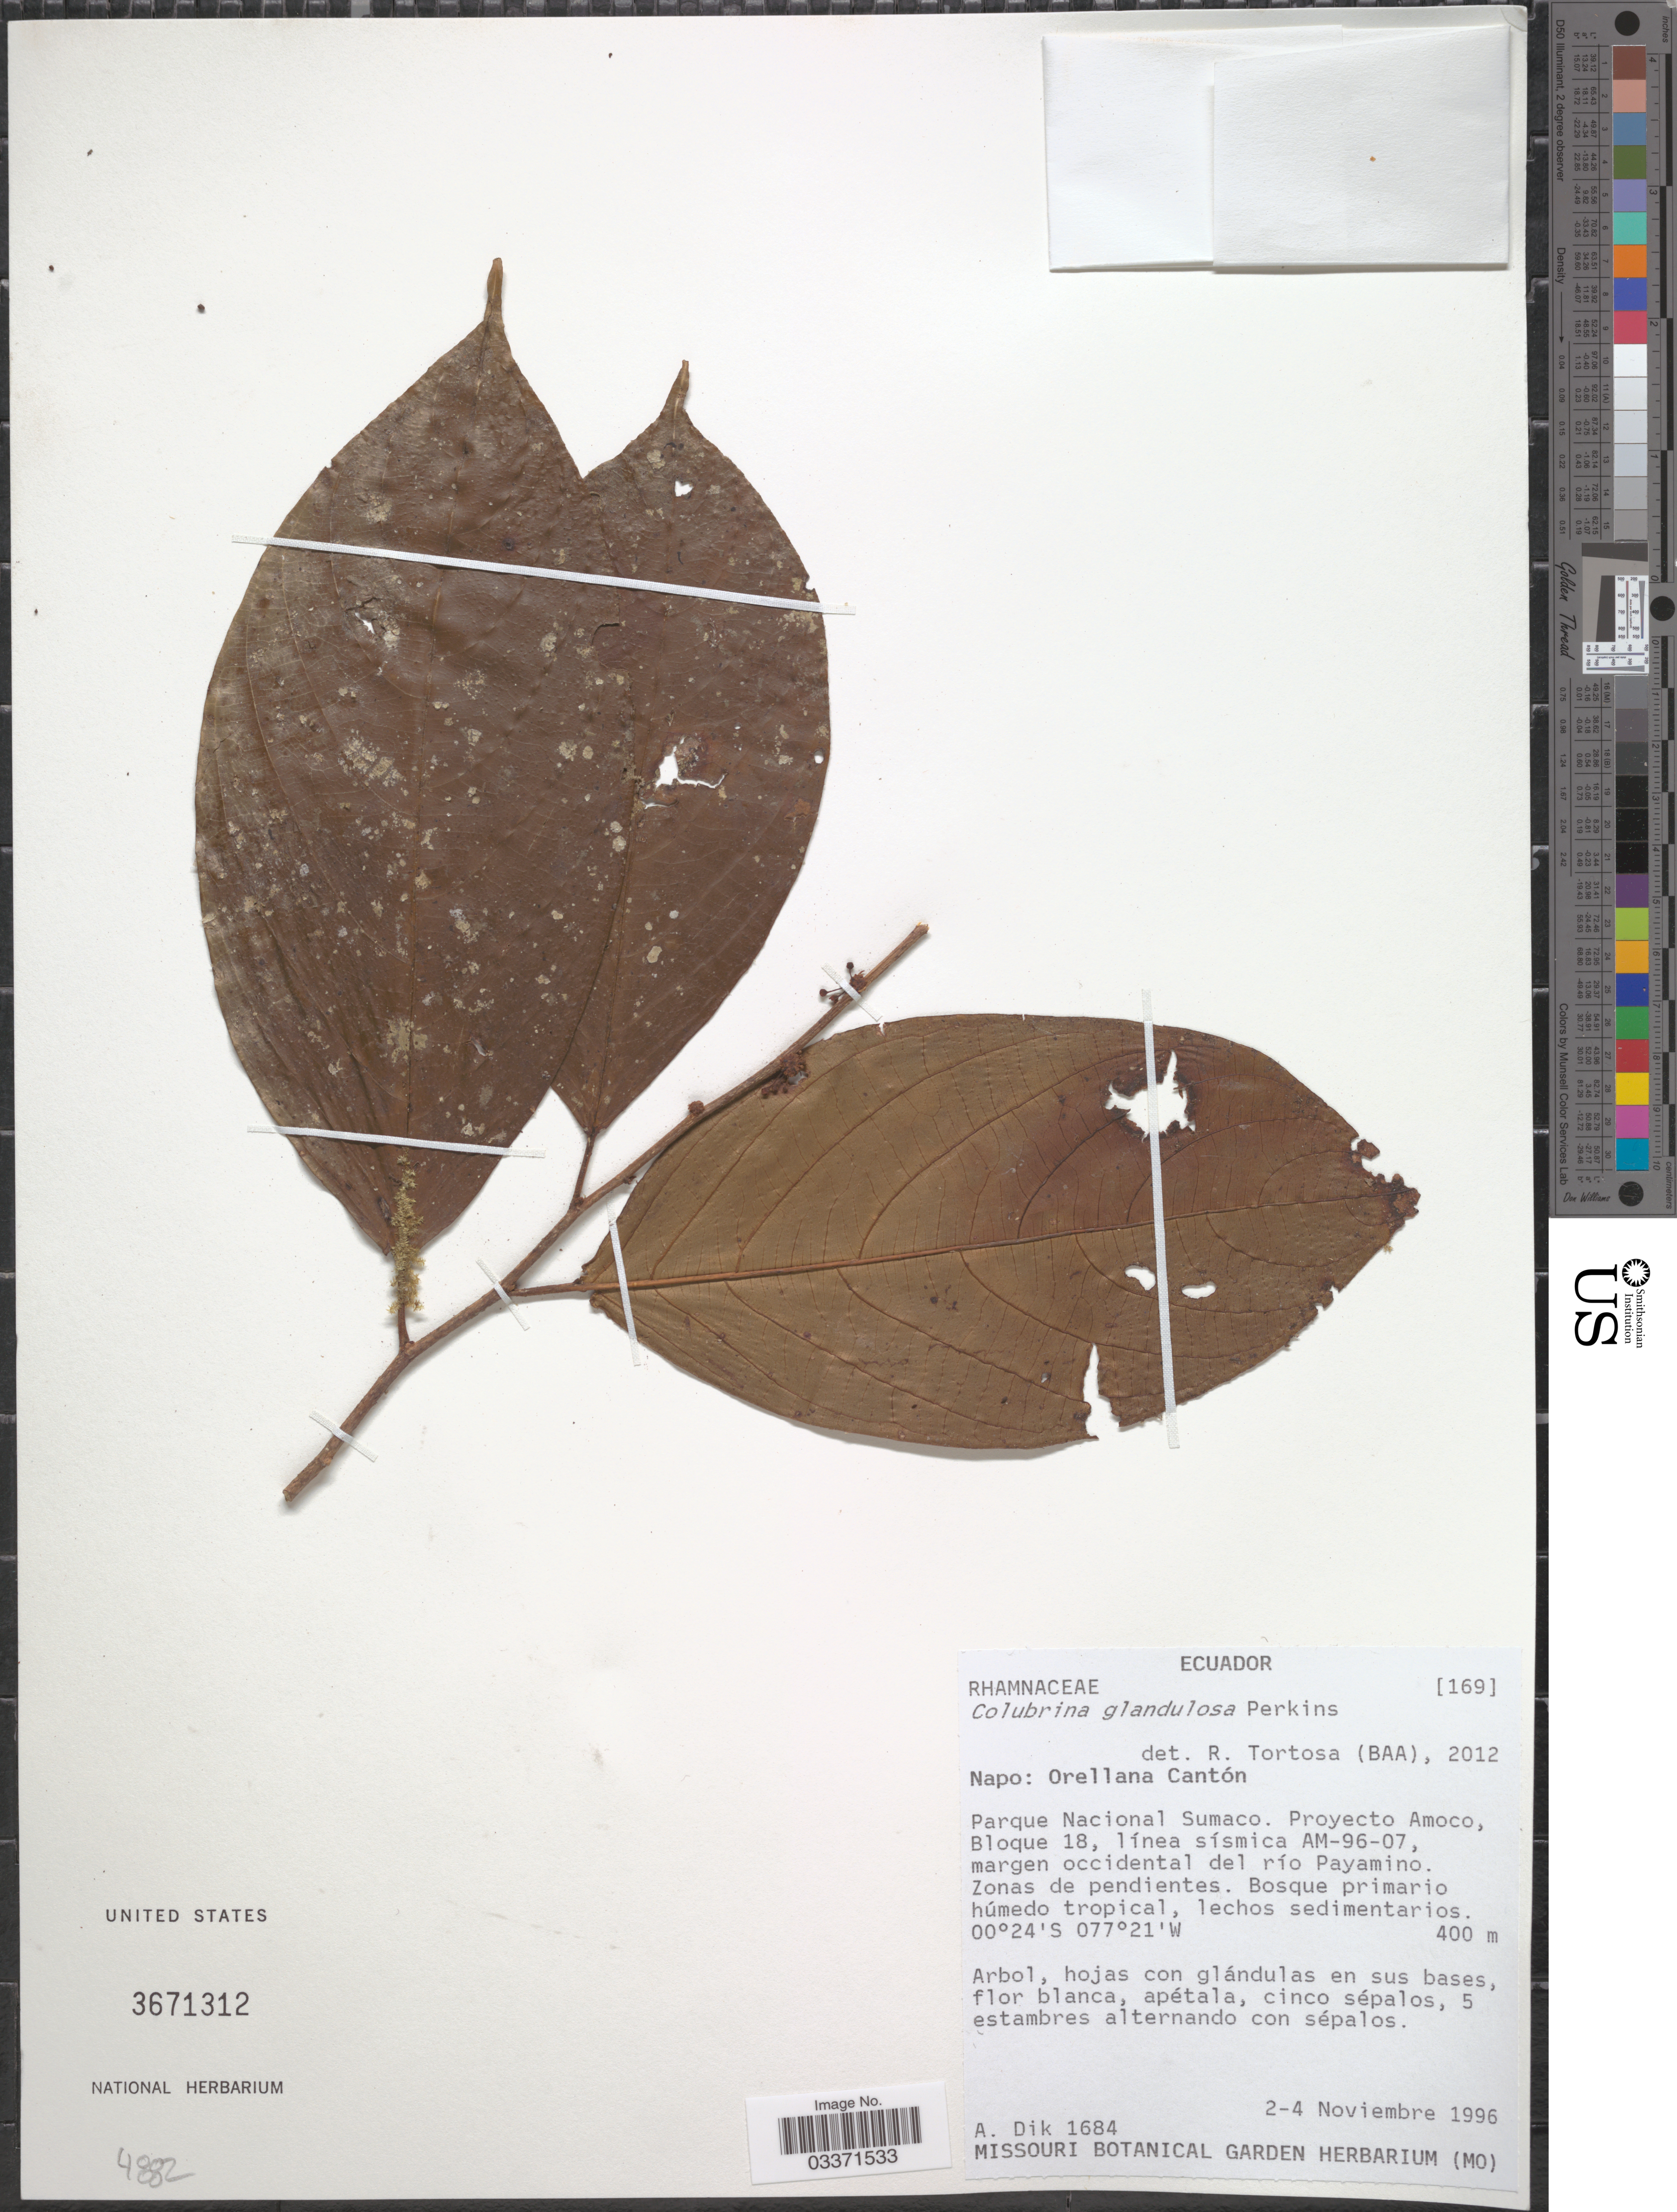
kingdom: Plantae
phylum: Tracheophyta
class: Magnoliopsida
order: Rosales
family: Rhamnaceae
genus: Colubrina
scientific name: Colubrina glandulosa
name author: Perkins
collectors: A. Dik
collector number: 1684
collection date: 1996-11-02/1996-11-04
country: Ecuador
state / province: Napo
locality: Orellana Cantón, Parque Nacional Sumaco. Proyecto Amoco, Bloque 18, línea sísmica AM-96-07, margen occidental del río Payamino.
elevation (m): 400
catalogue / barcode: US 3671312